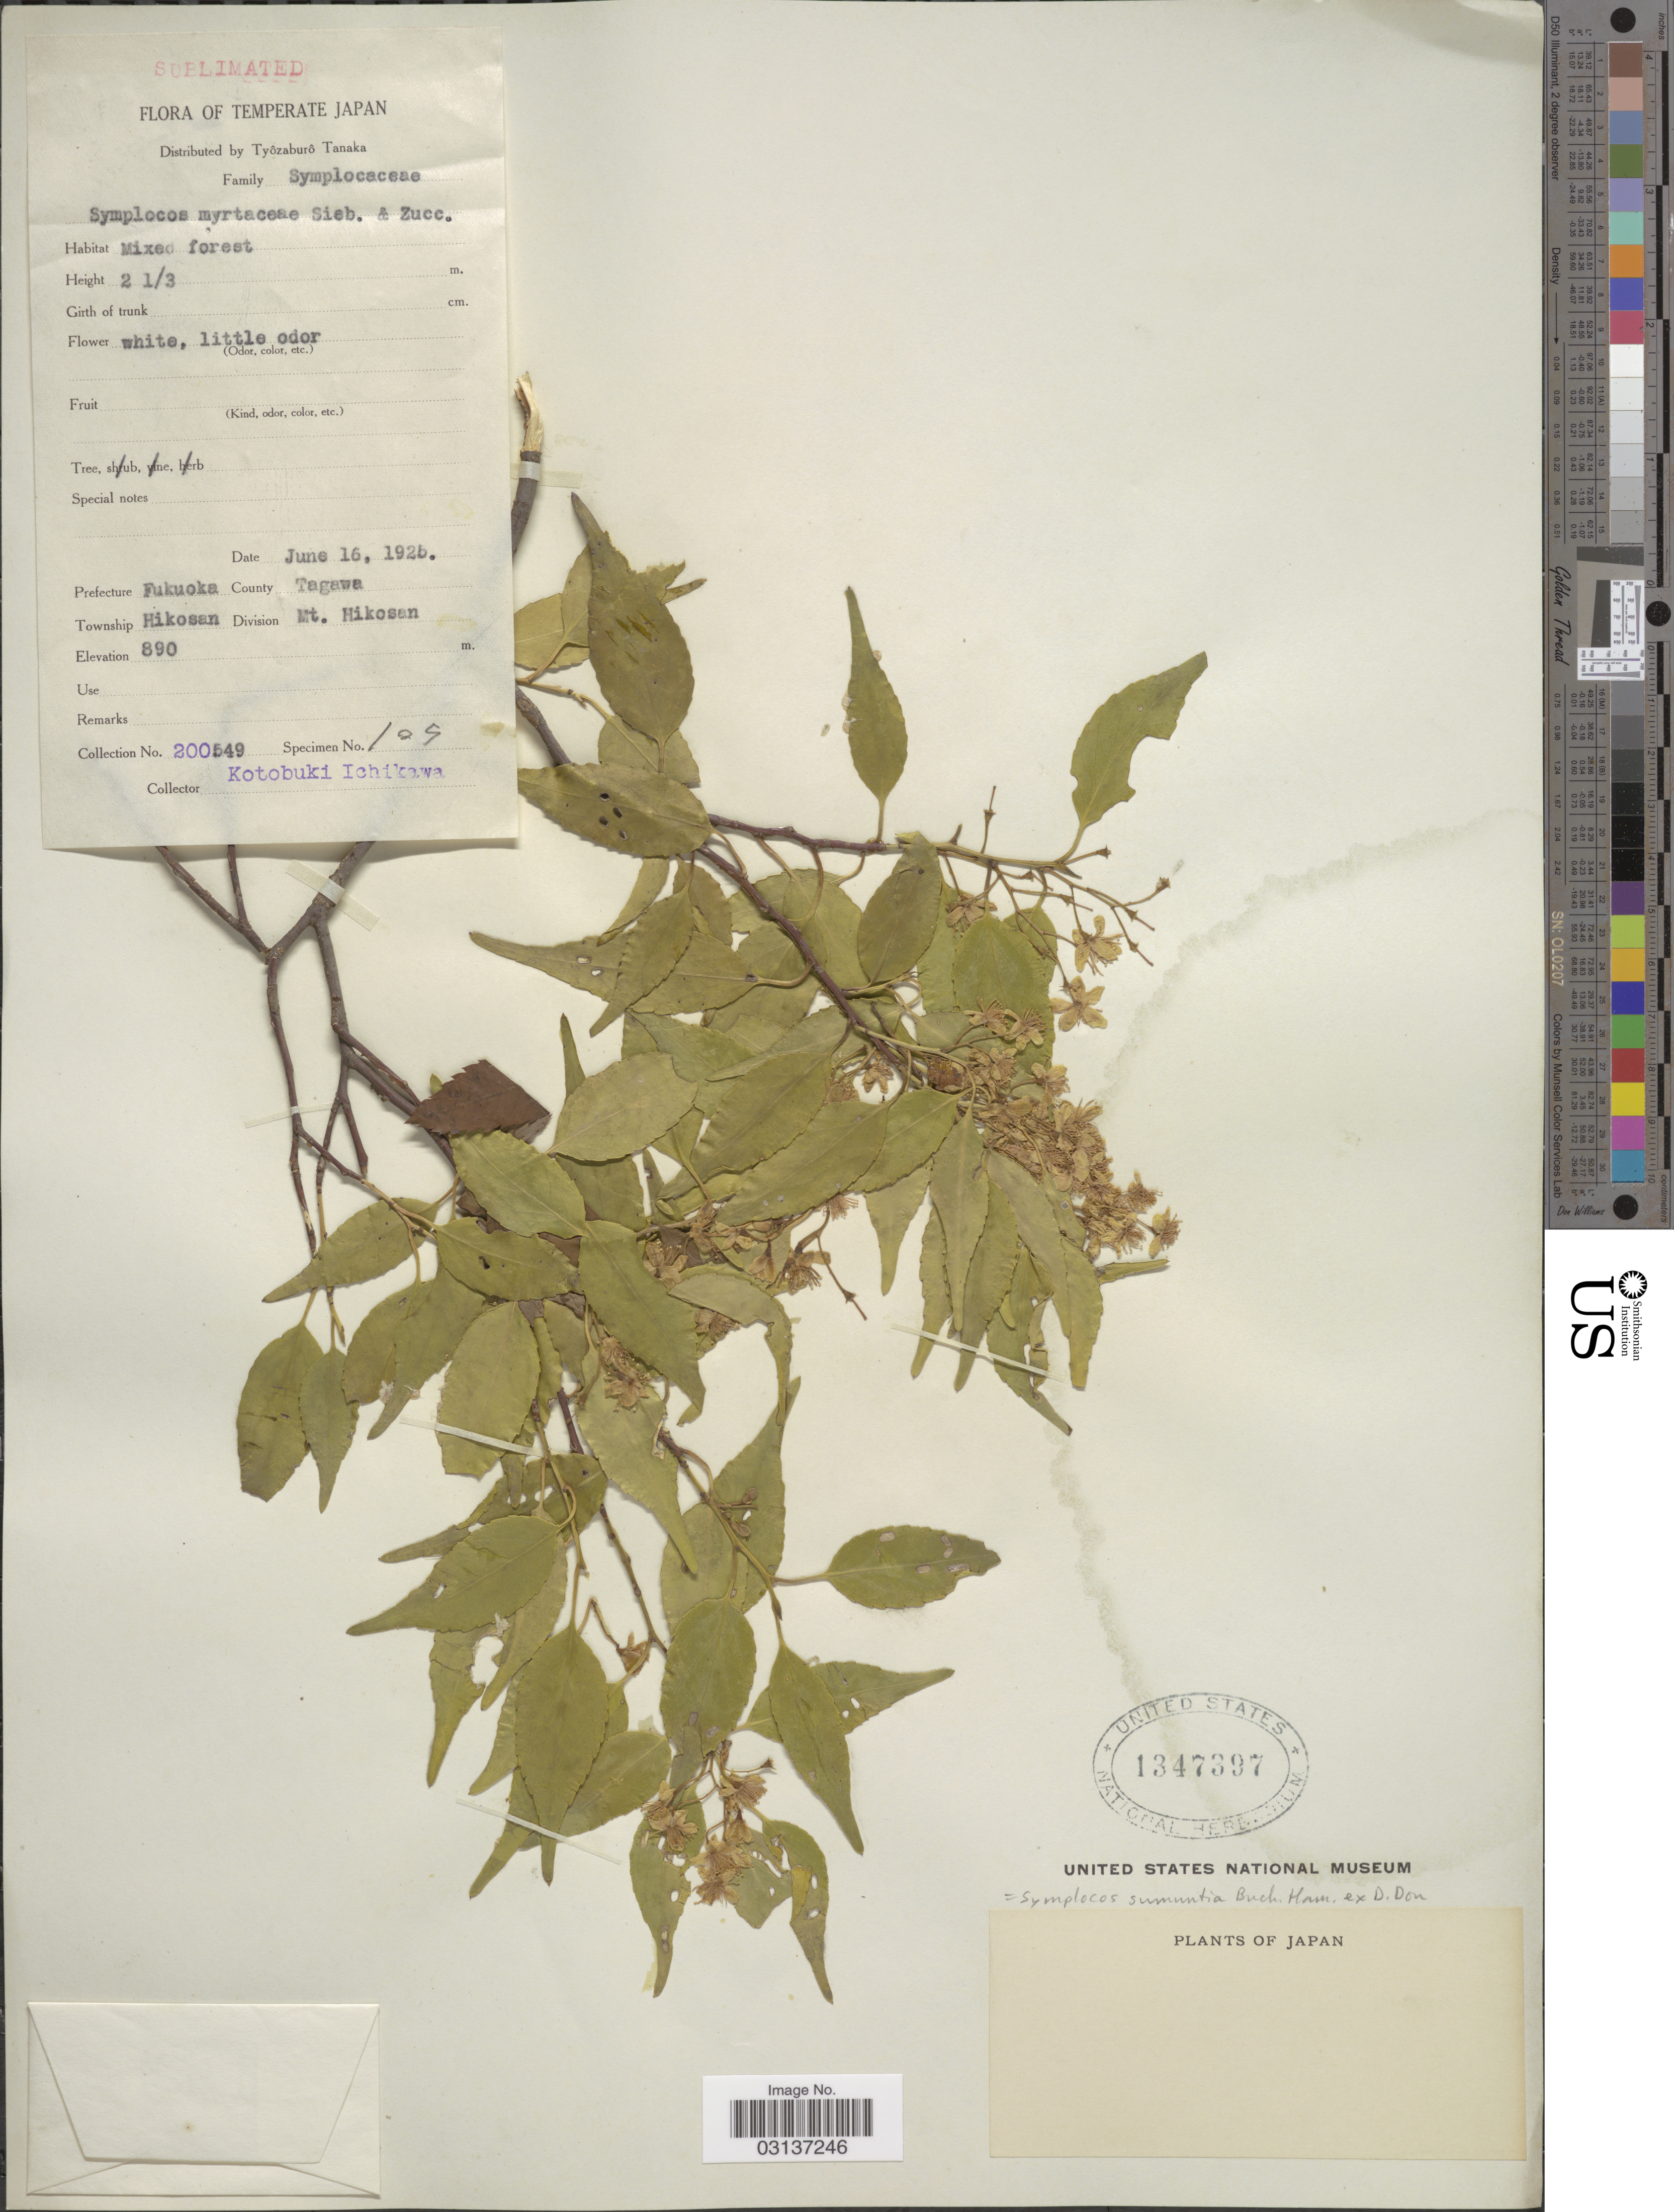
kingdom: Plantae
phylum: Tracheophyta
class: Magnoliopsida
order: Ericales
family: Symplocaceae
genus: Symplocos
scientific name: Symplocos sumuntia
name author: Buch.-Ham. ex D. Don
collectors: K. Ichikawa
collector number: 200549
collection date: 1925-06-16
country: Japan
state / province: Hukuoka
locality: Temperate Japan. Prefecture Fukuoka. County Tagawa. Township Hikosan. Division Mt. Hikosan.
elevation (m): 890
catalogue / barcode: US 1347397